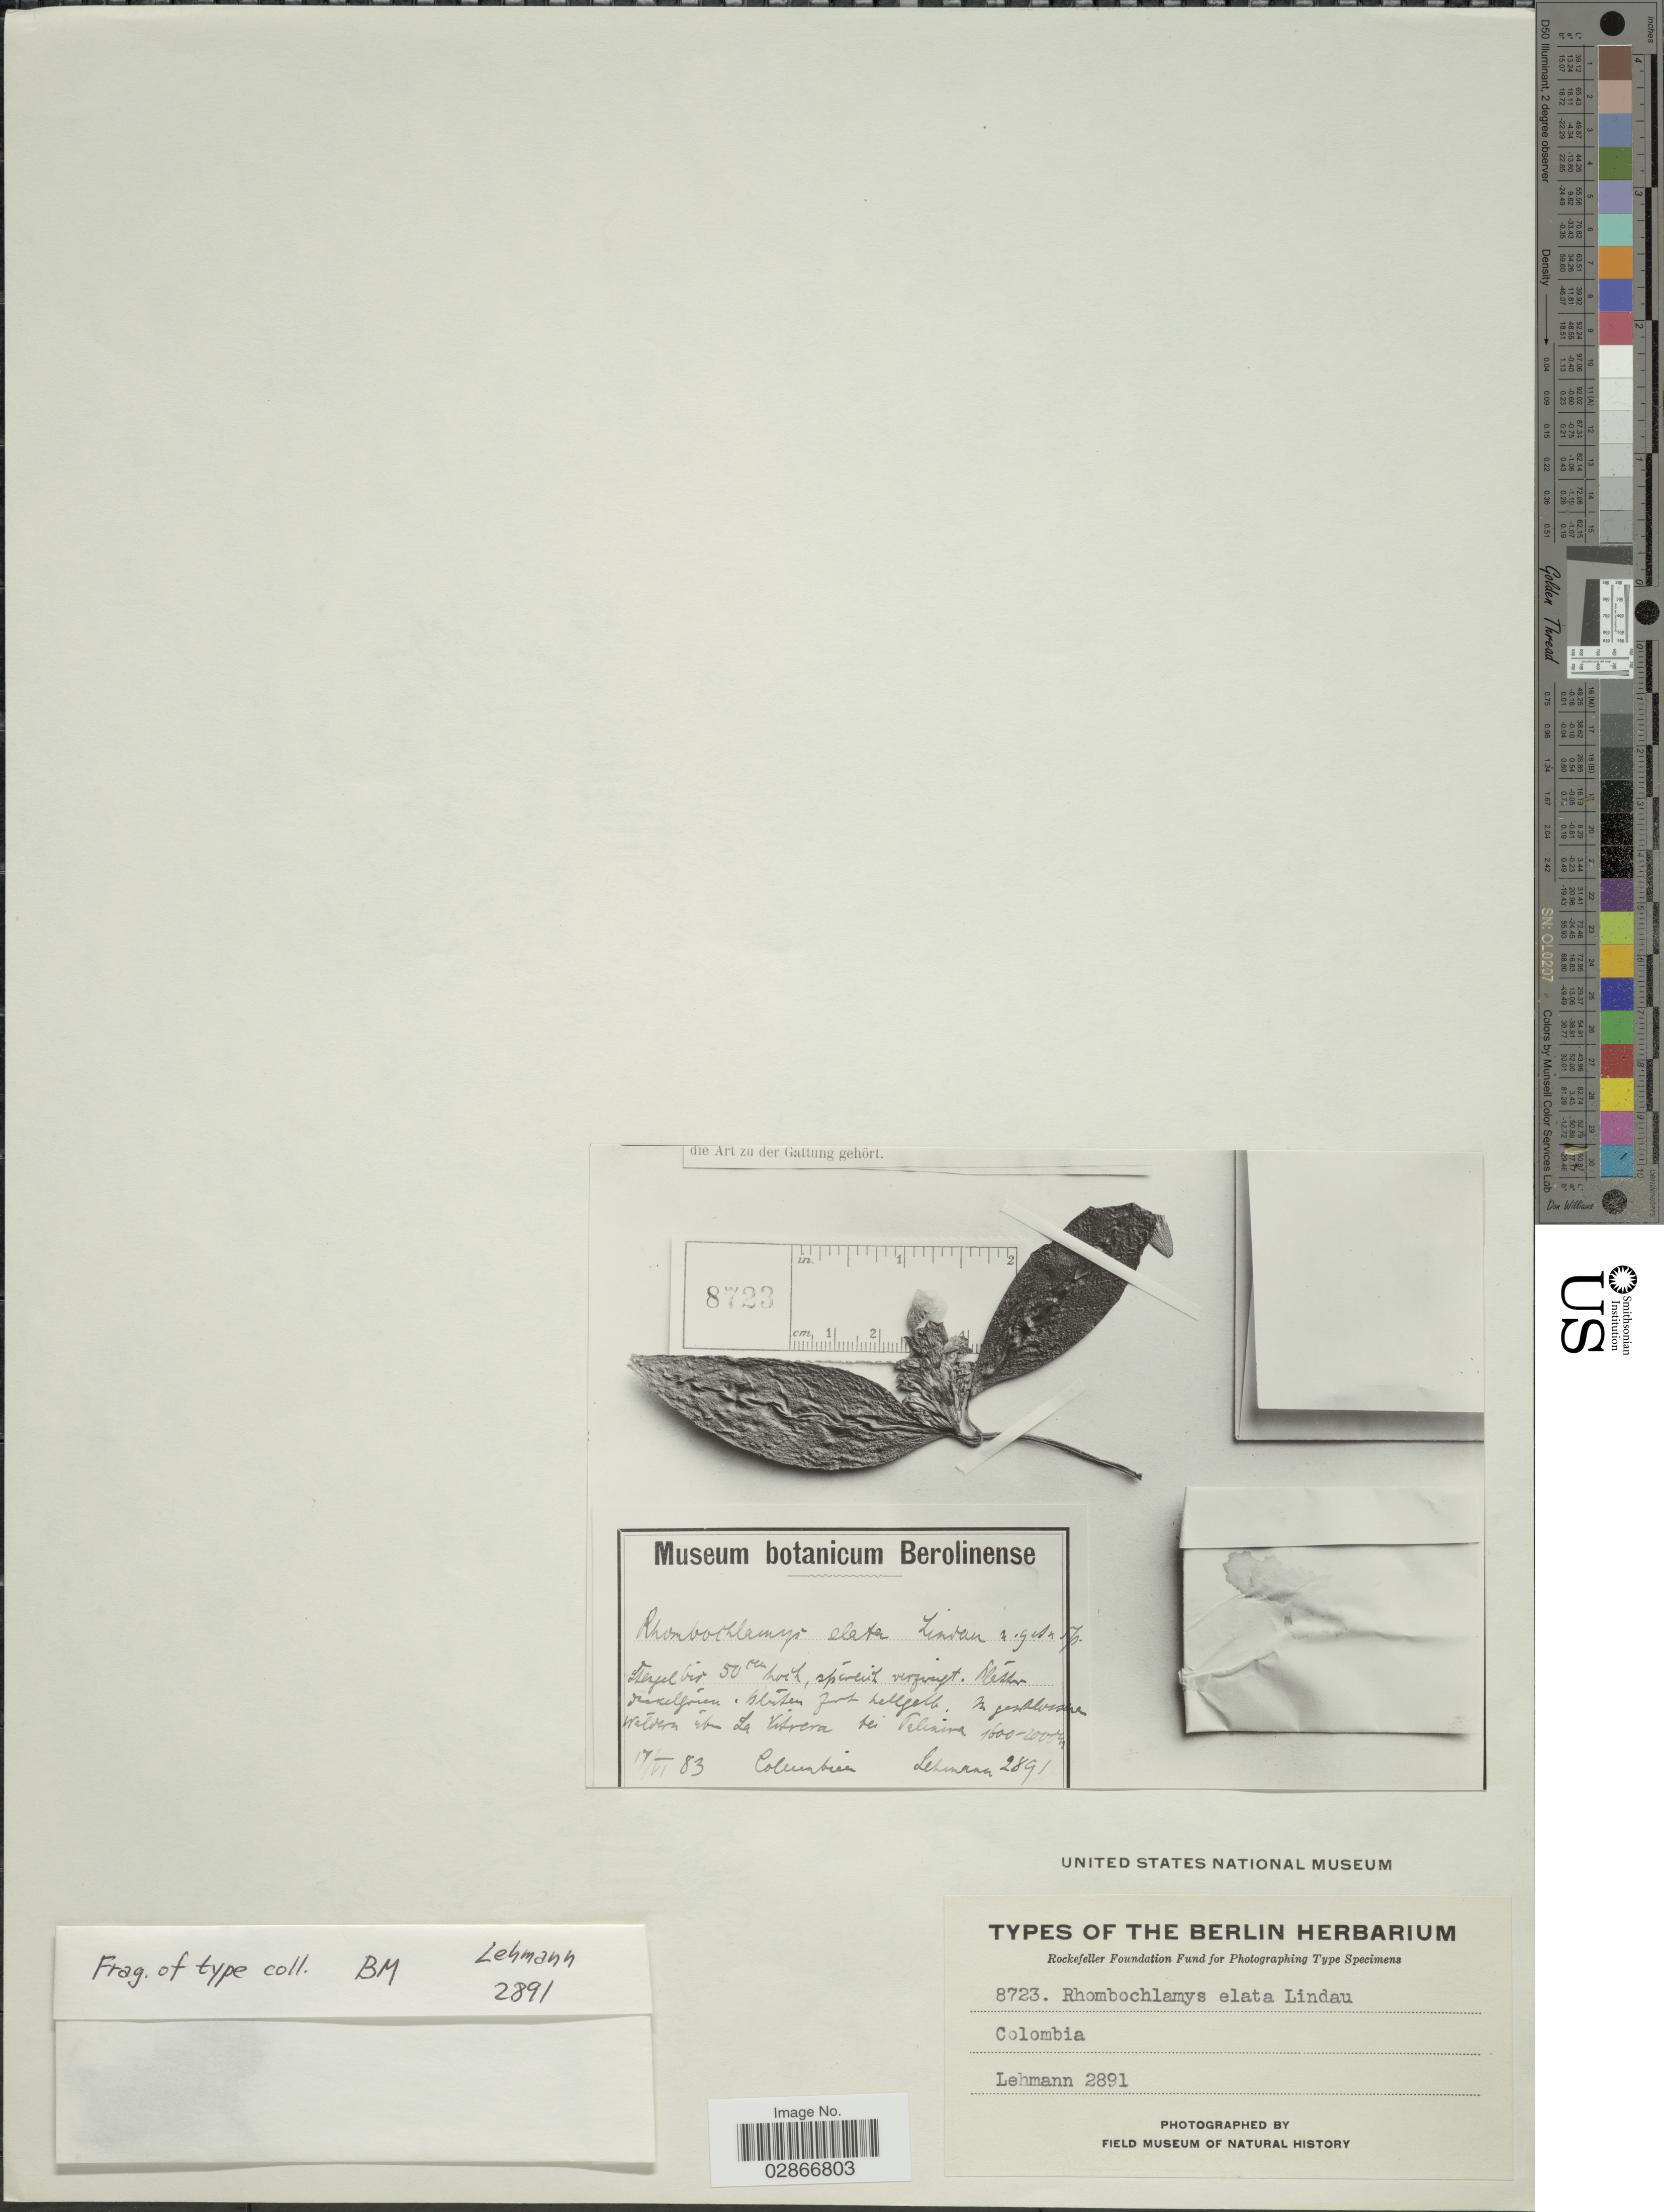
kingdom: Plantae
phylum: Tracheophyta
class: Magnoliopsida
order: Lamiales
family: Acanthaceae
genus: Aphelandra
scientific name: Aphelandra elata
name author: (Lindau) Wassh.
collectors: -. Lehmann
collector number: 2891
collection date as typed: Transcribed d/m/y: 17/6/83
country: Colombia